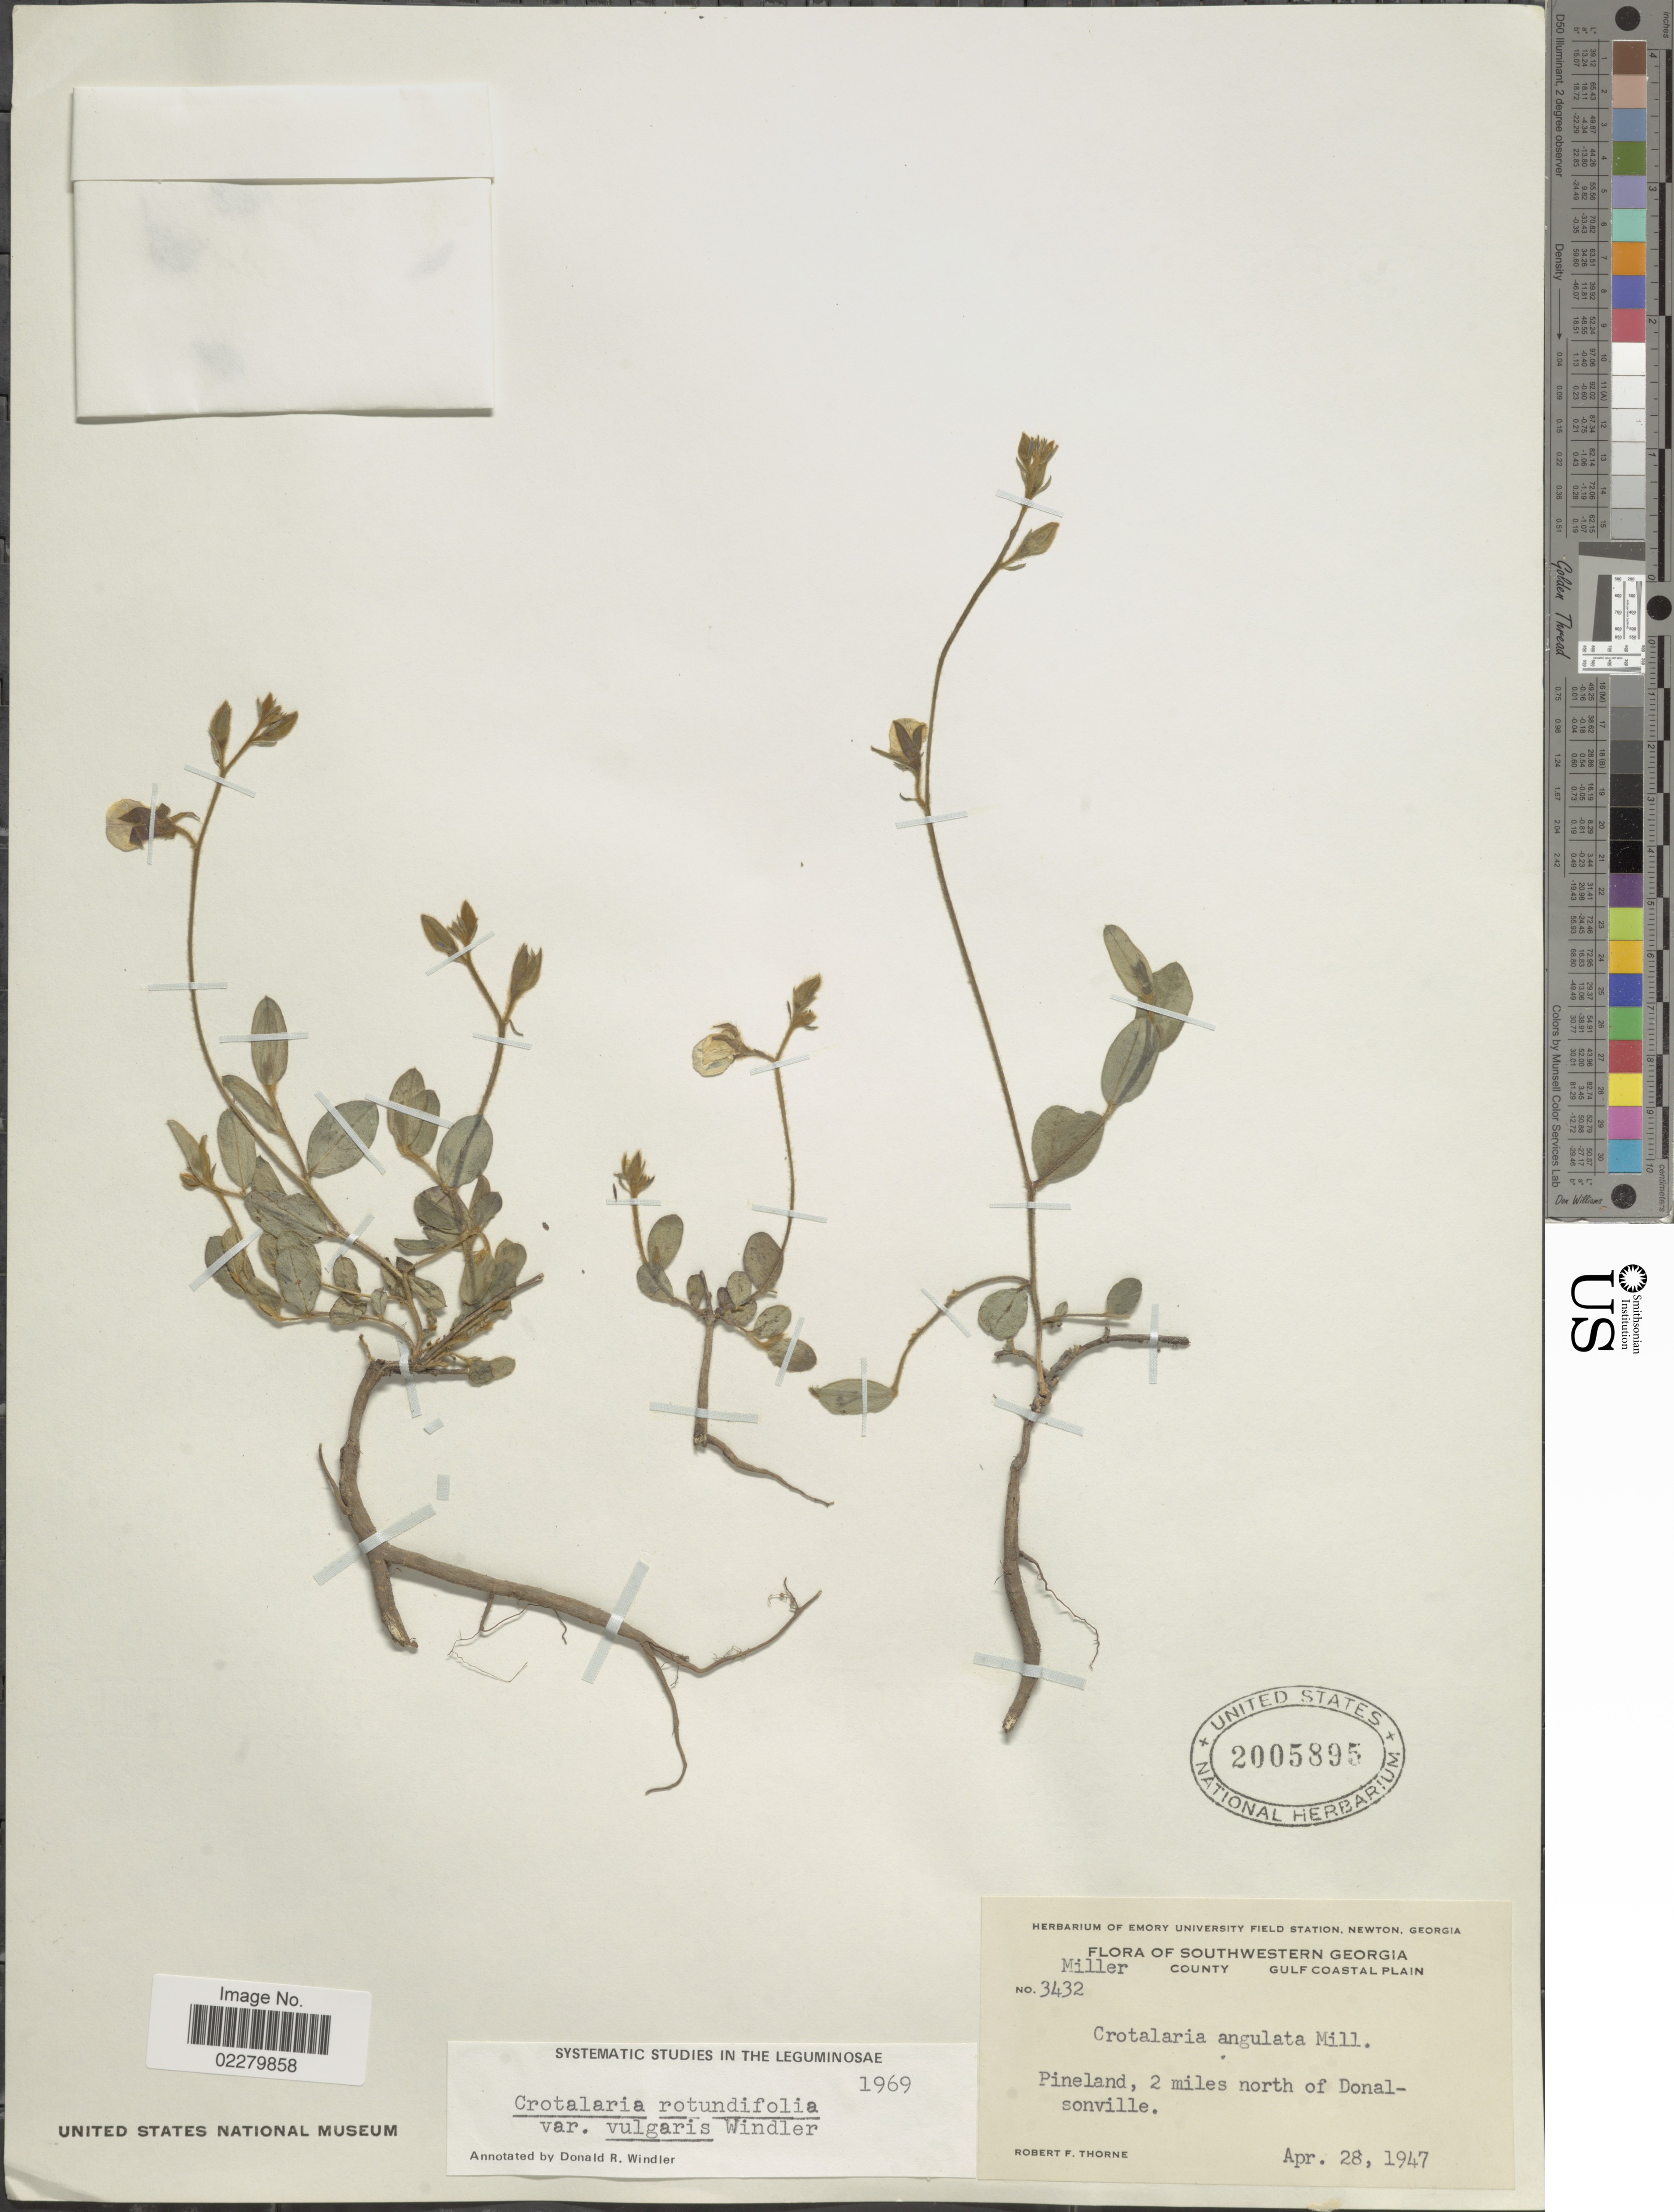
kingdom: Plantae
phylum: Tracheophyta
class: Magnoliopsida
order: Fabales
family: Fabaceae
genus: Crotalaria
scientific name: Crotalaria rotundifolia var. vulgaris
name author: Windler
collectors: R. F. Thorne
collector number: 3432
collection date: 1947-04-28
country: United States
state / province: Georgia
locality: Southwestern Georgia. Miller County. Gulf Coastal Plain. Pineland, 2 miles north of Donalsonville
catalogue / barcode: US 2005895